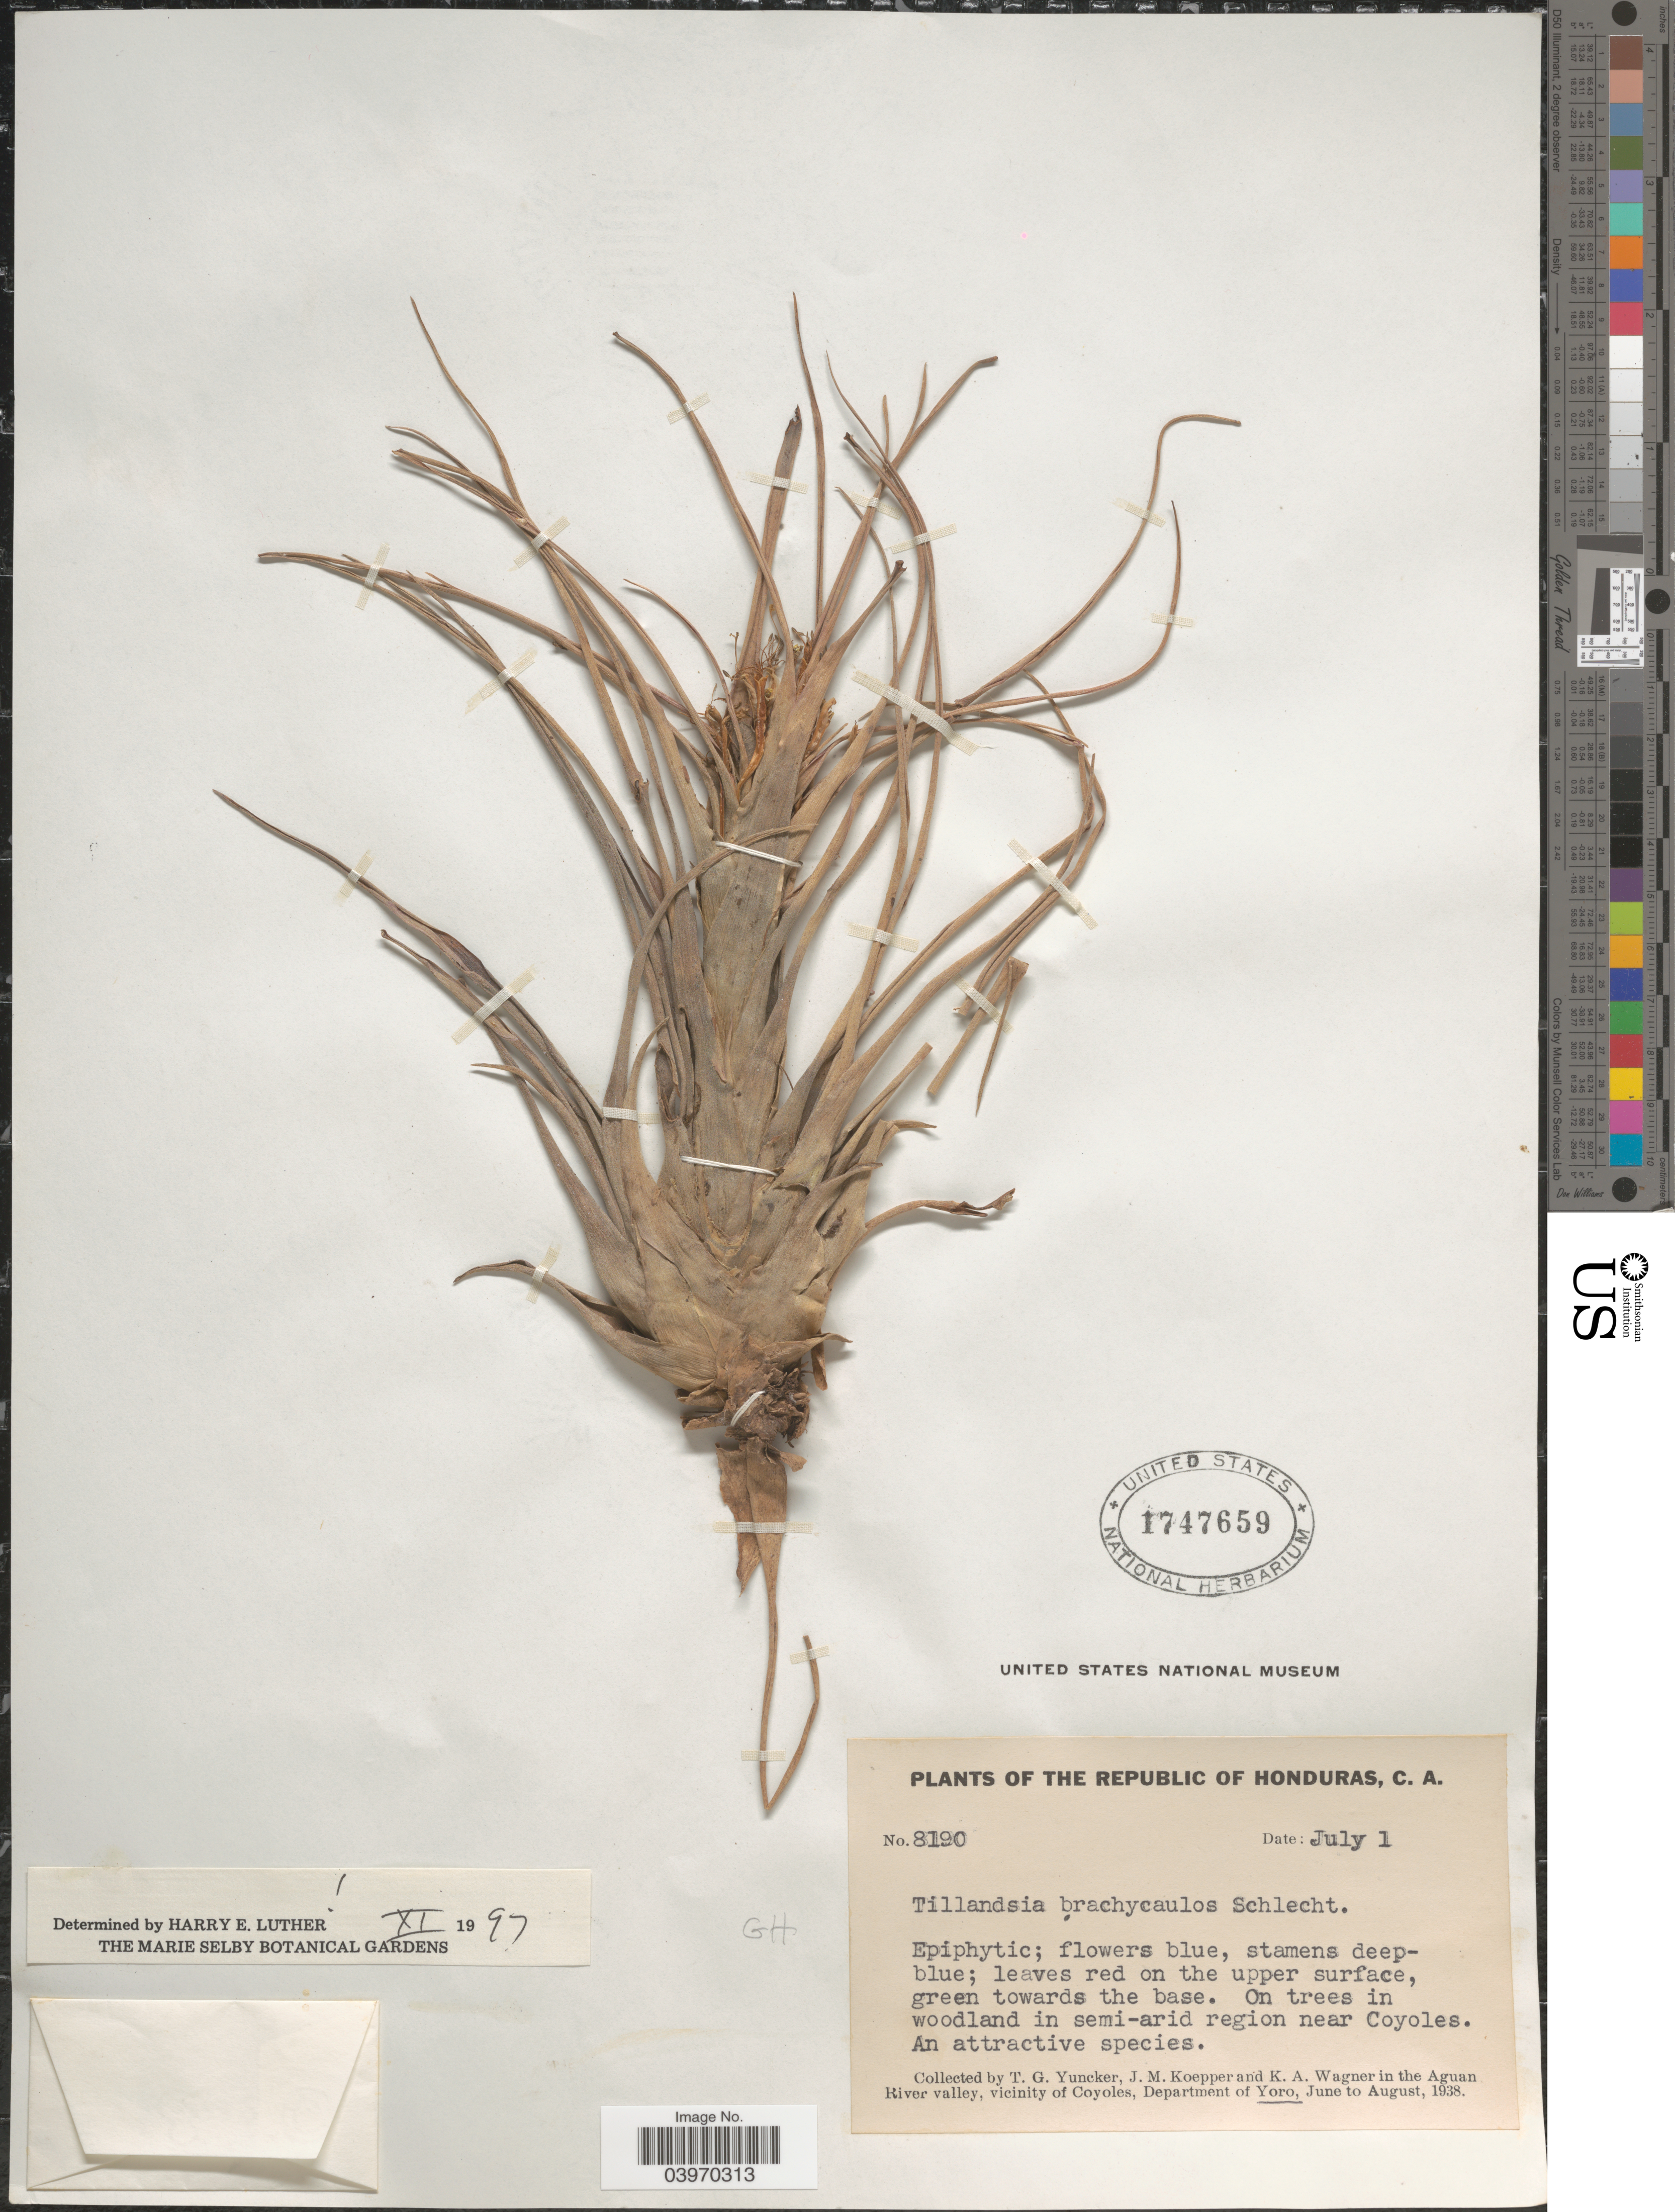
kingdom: Plantae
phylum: Tracheophyta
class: Liliopsida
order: Poales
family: Bromeliaceae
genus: Tillandsia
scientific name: Tillandsia brachycaulos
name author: Schltdl.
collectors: T. G. Yuncker, J. M. Koepper & K. A. Wagner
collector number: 8190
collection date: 1938-07-01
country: Honduras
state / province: Yoro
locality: On trees in woodland in semi-arid region near Coyoles. In the Aguan River valley, vicinity of Coyoles, Department of Yoro.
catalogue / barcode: US 1747659